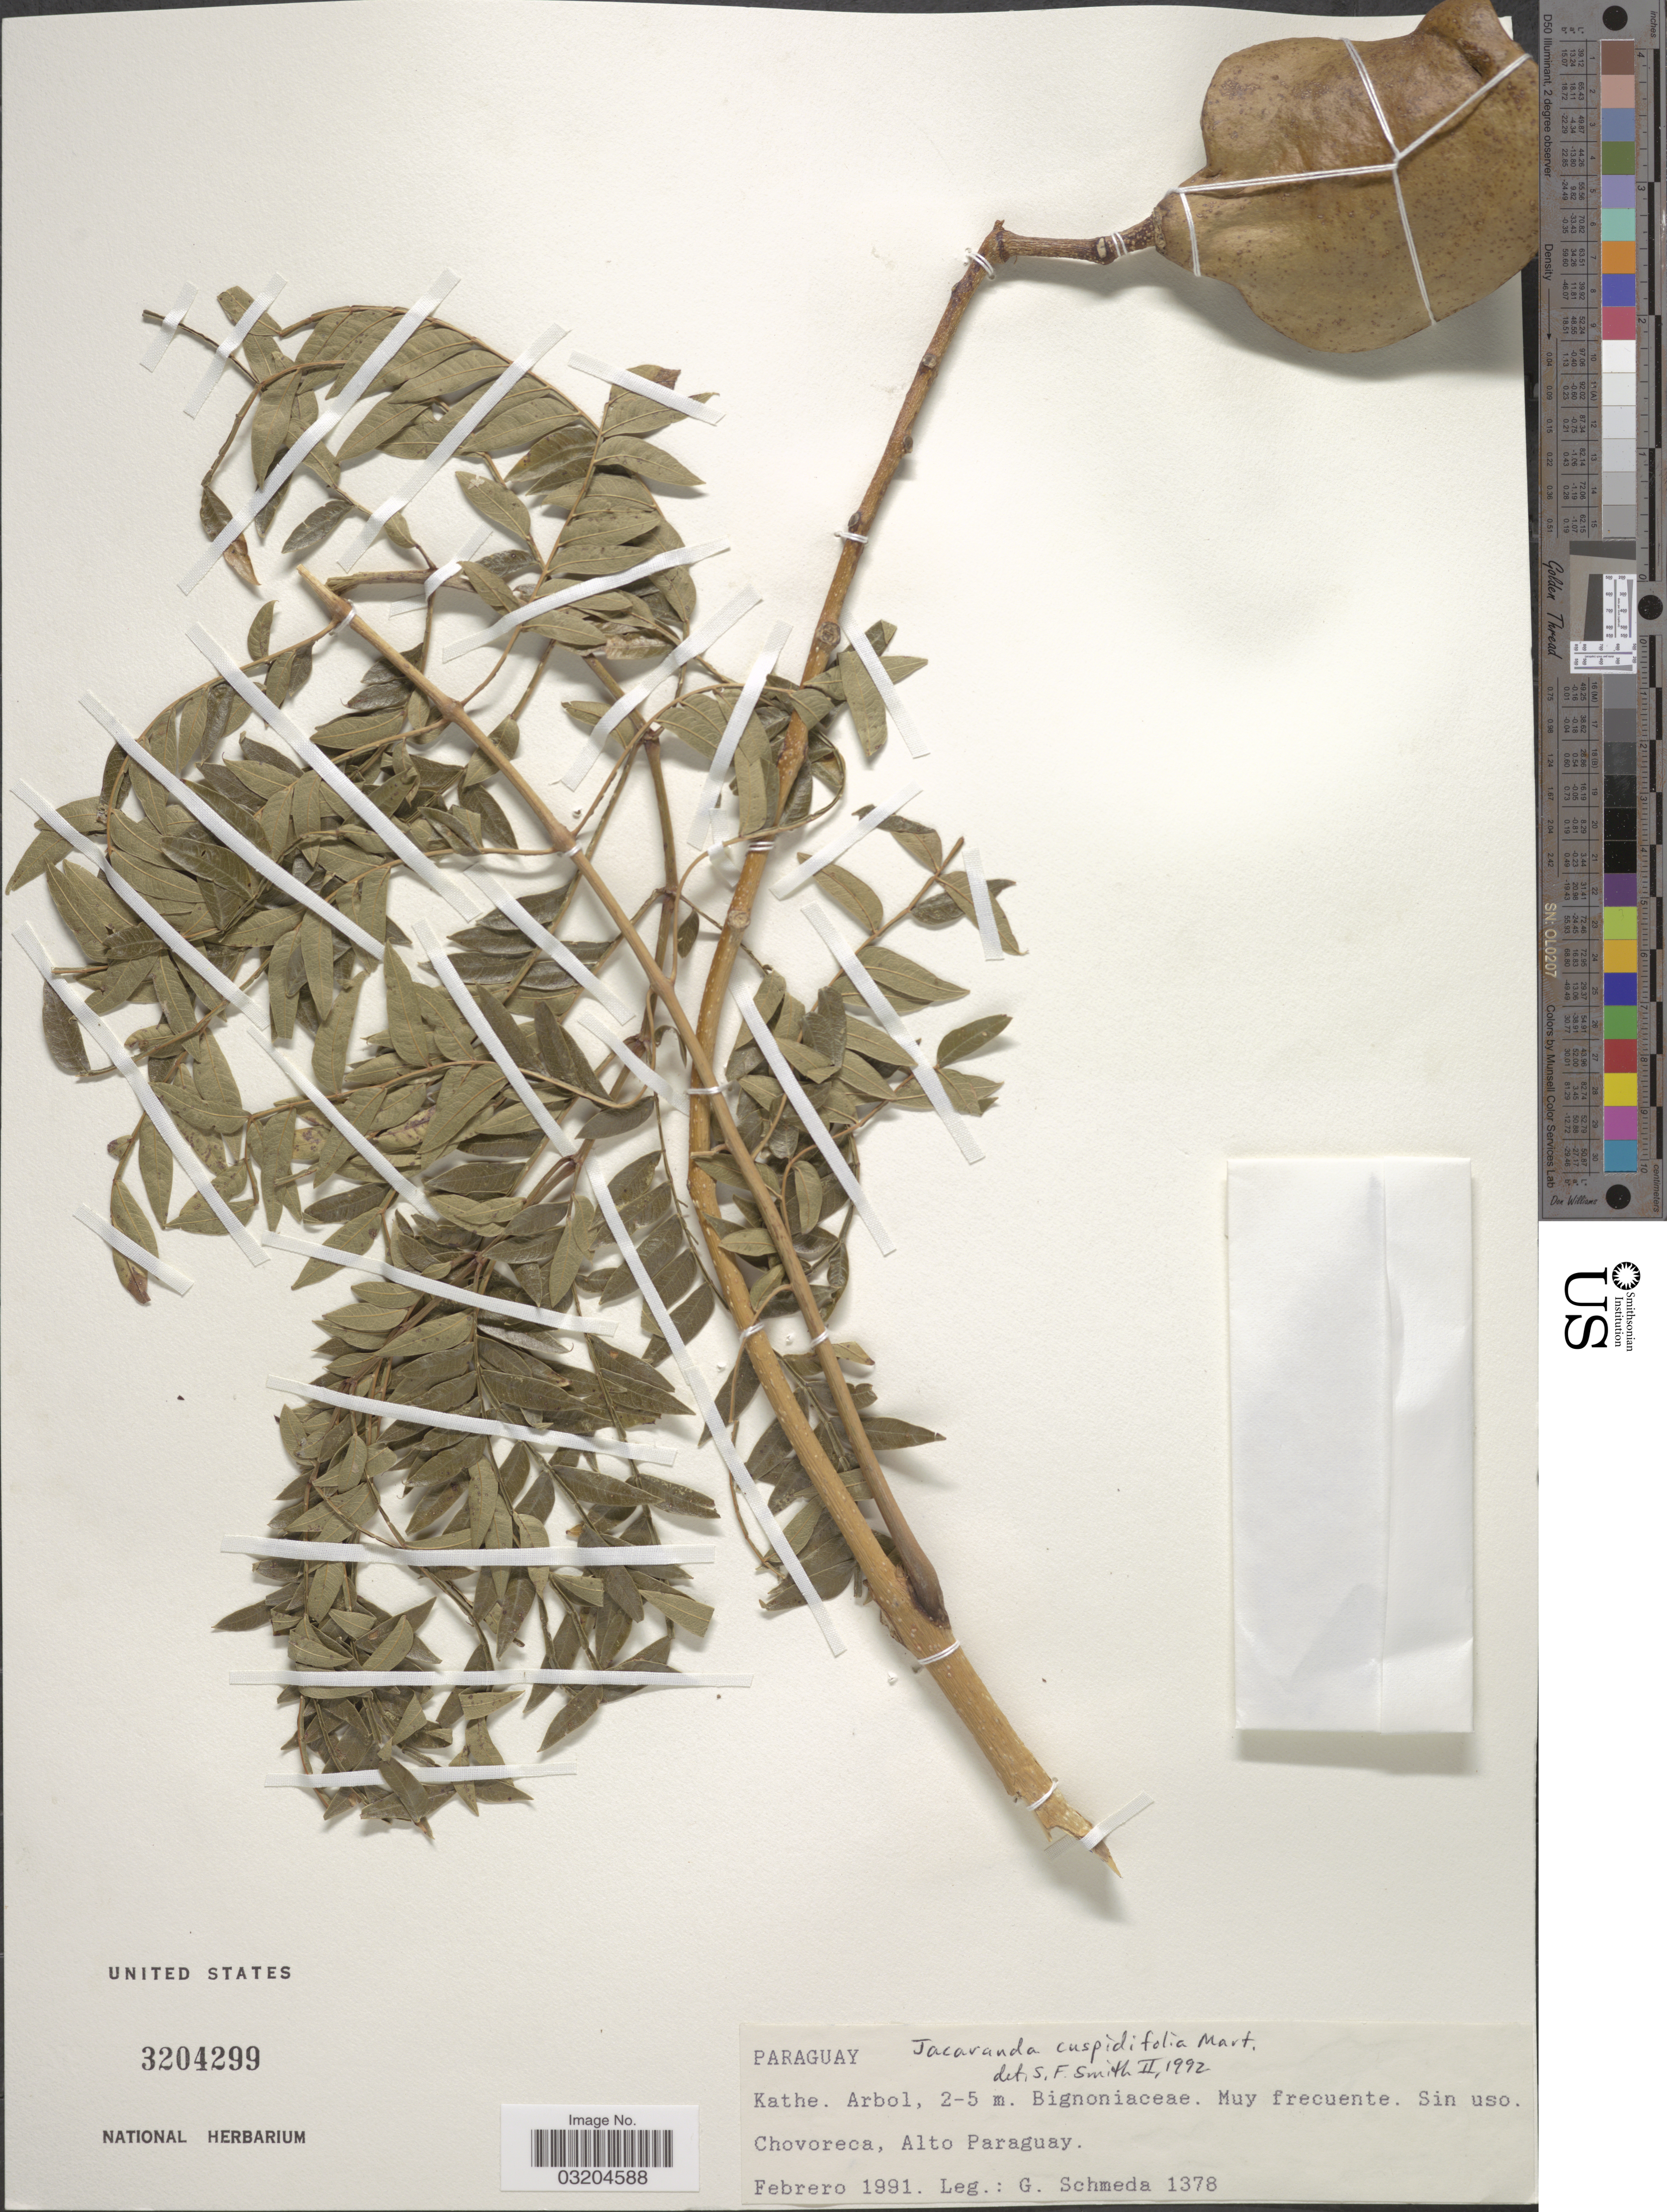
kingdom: Plantae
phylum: Tracheophyta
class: Magnoliopsida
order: Lamiales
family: Bignoniaceae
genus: Jacaranda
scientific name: Jacaranda cuspidifolia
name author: Mart.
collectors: G. Schmeda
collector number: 1378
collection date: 1991-02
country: Paraguay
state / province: Alto Paraguay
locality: Chovoreca.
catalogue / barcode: US 3204299